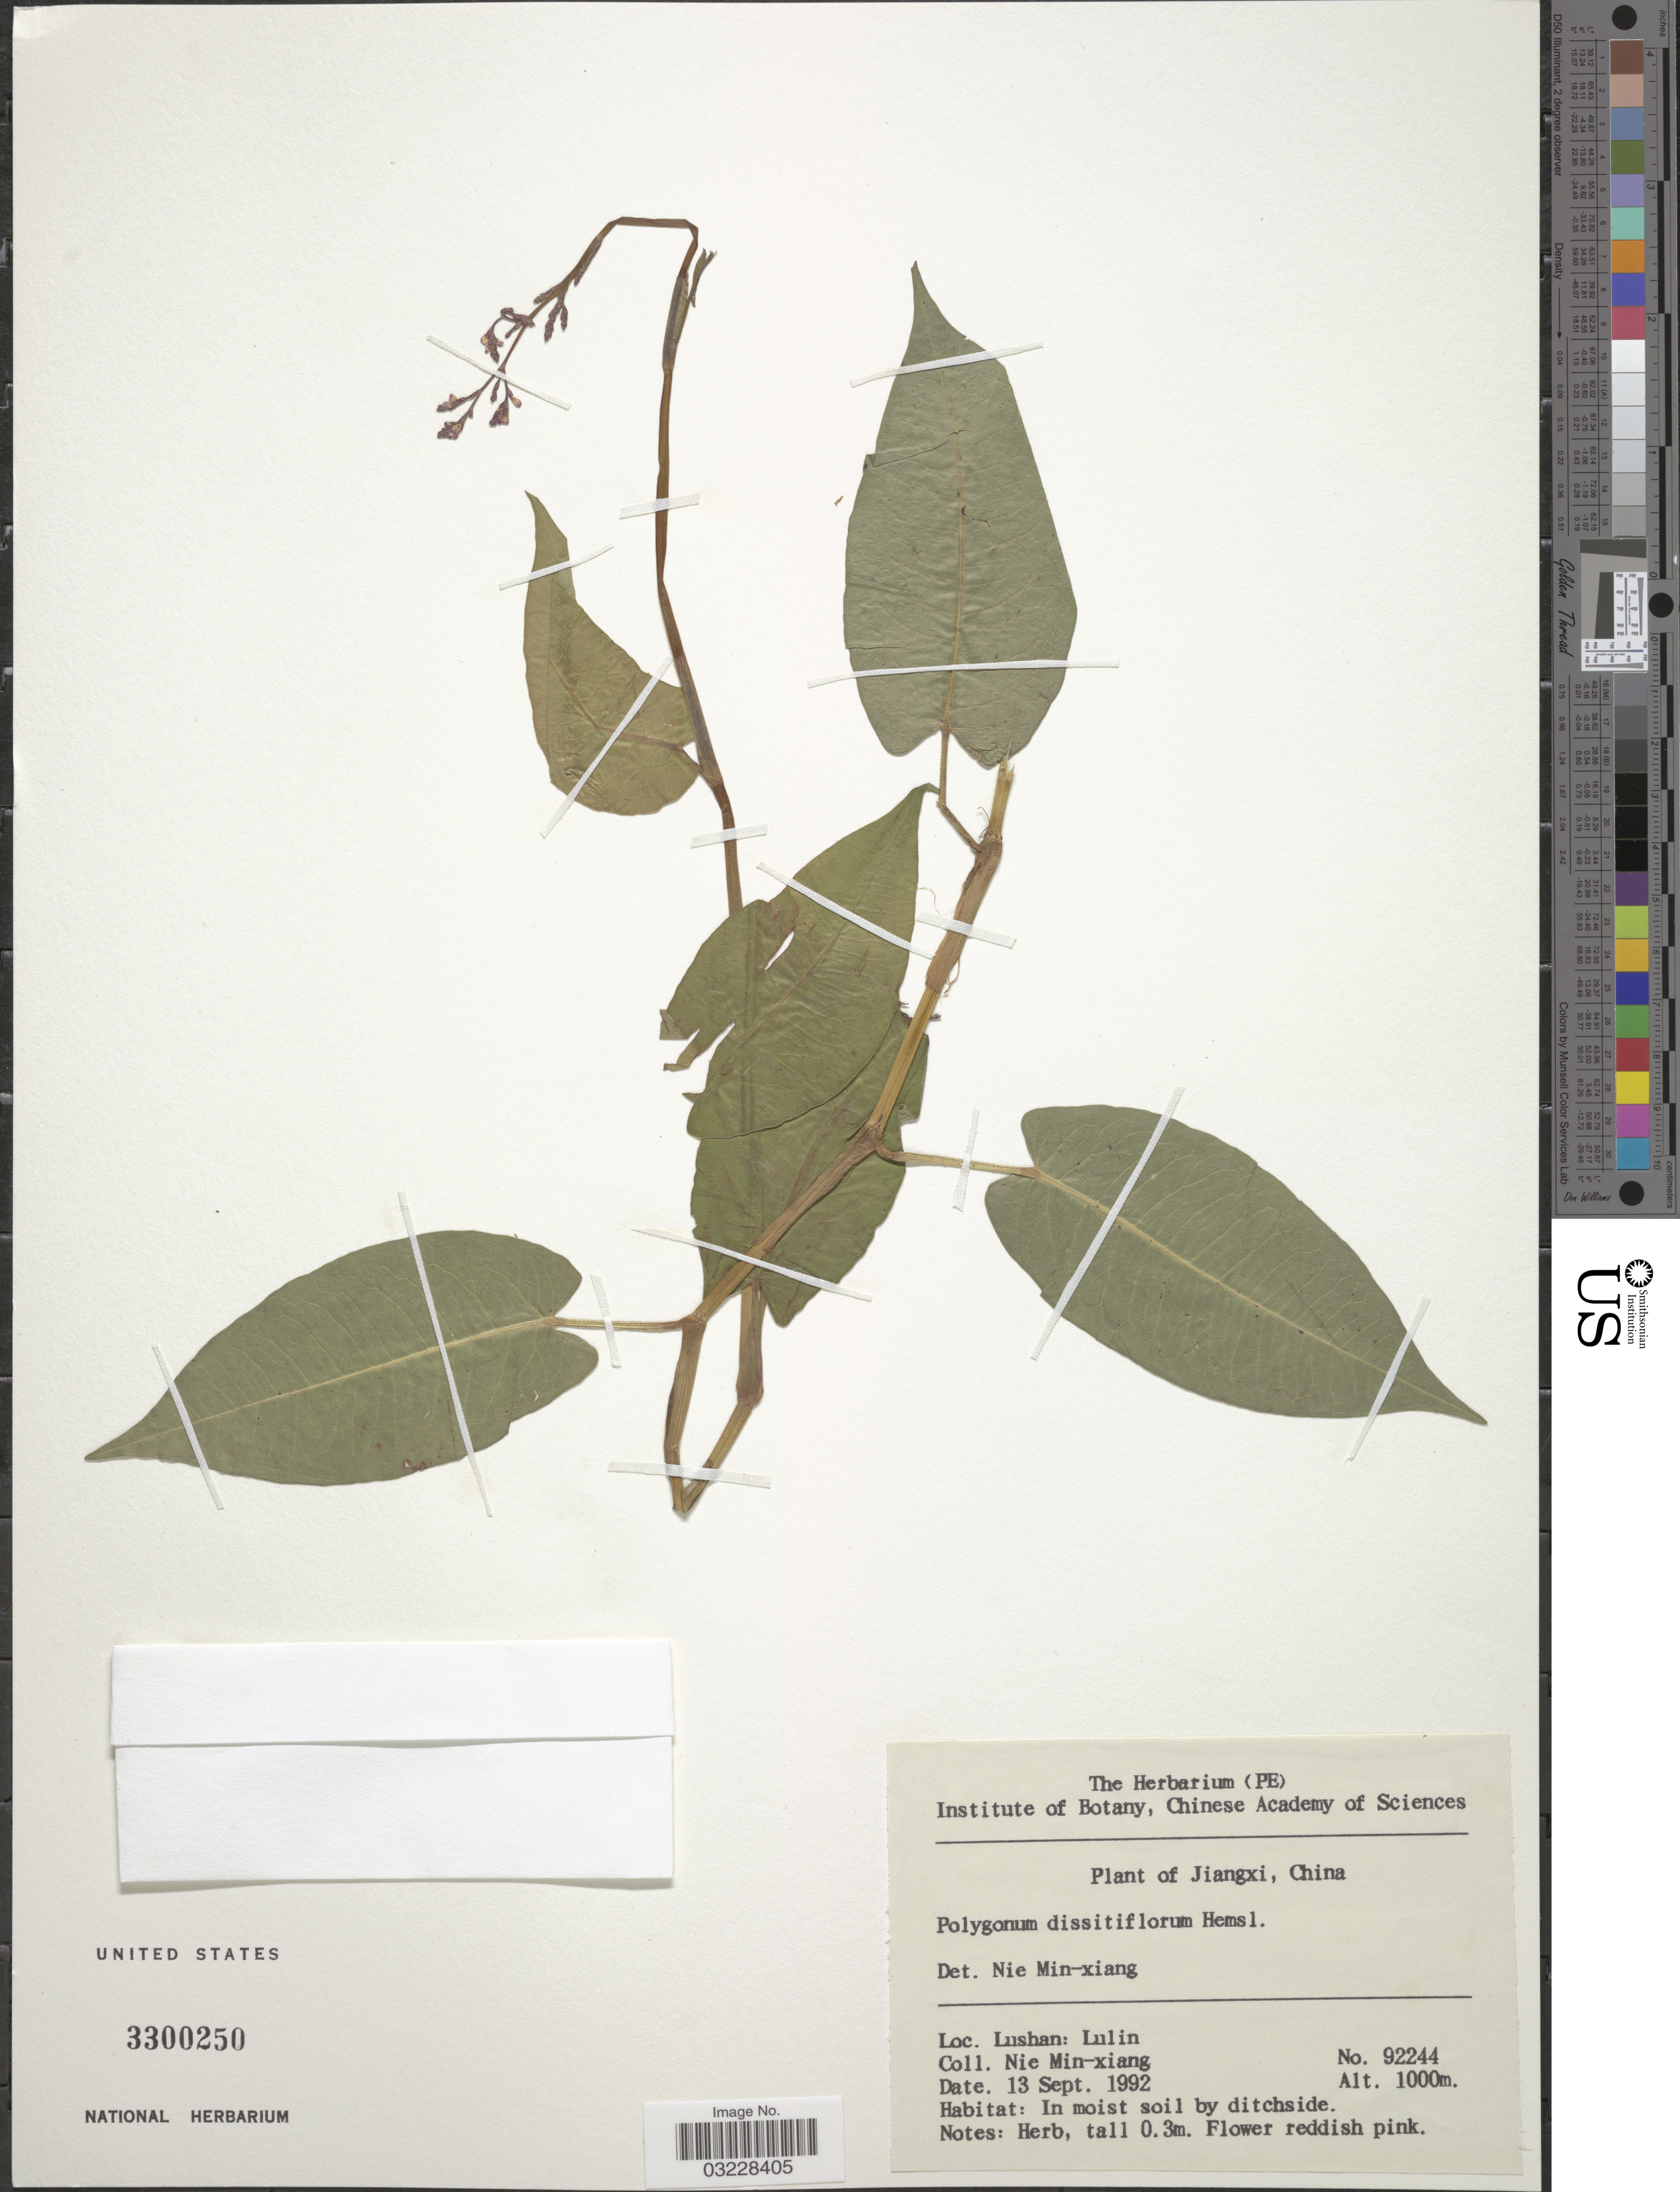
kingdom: Plantae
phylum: Tracheophyta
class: Magnoliopsida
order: Caryophyllales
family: Polygonaceae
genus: Polygonum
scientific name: Polygonum dissitiflorum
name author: Hemsl.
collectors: M. Nie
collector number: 92244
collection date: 1992-09-13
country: China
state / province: Jiangxi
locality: Lushan: Lulin.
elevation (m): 1000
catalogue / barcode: US 3300250